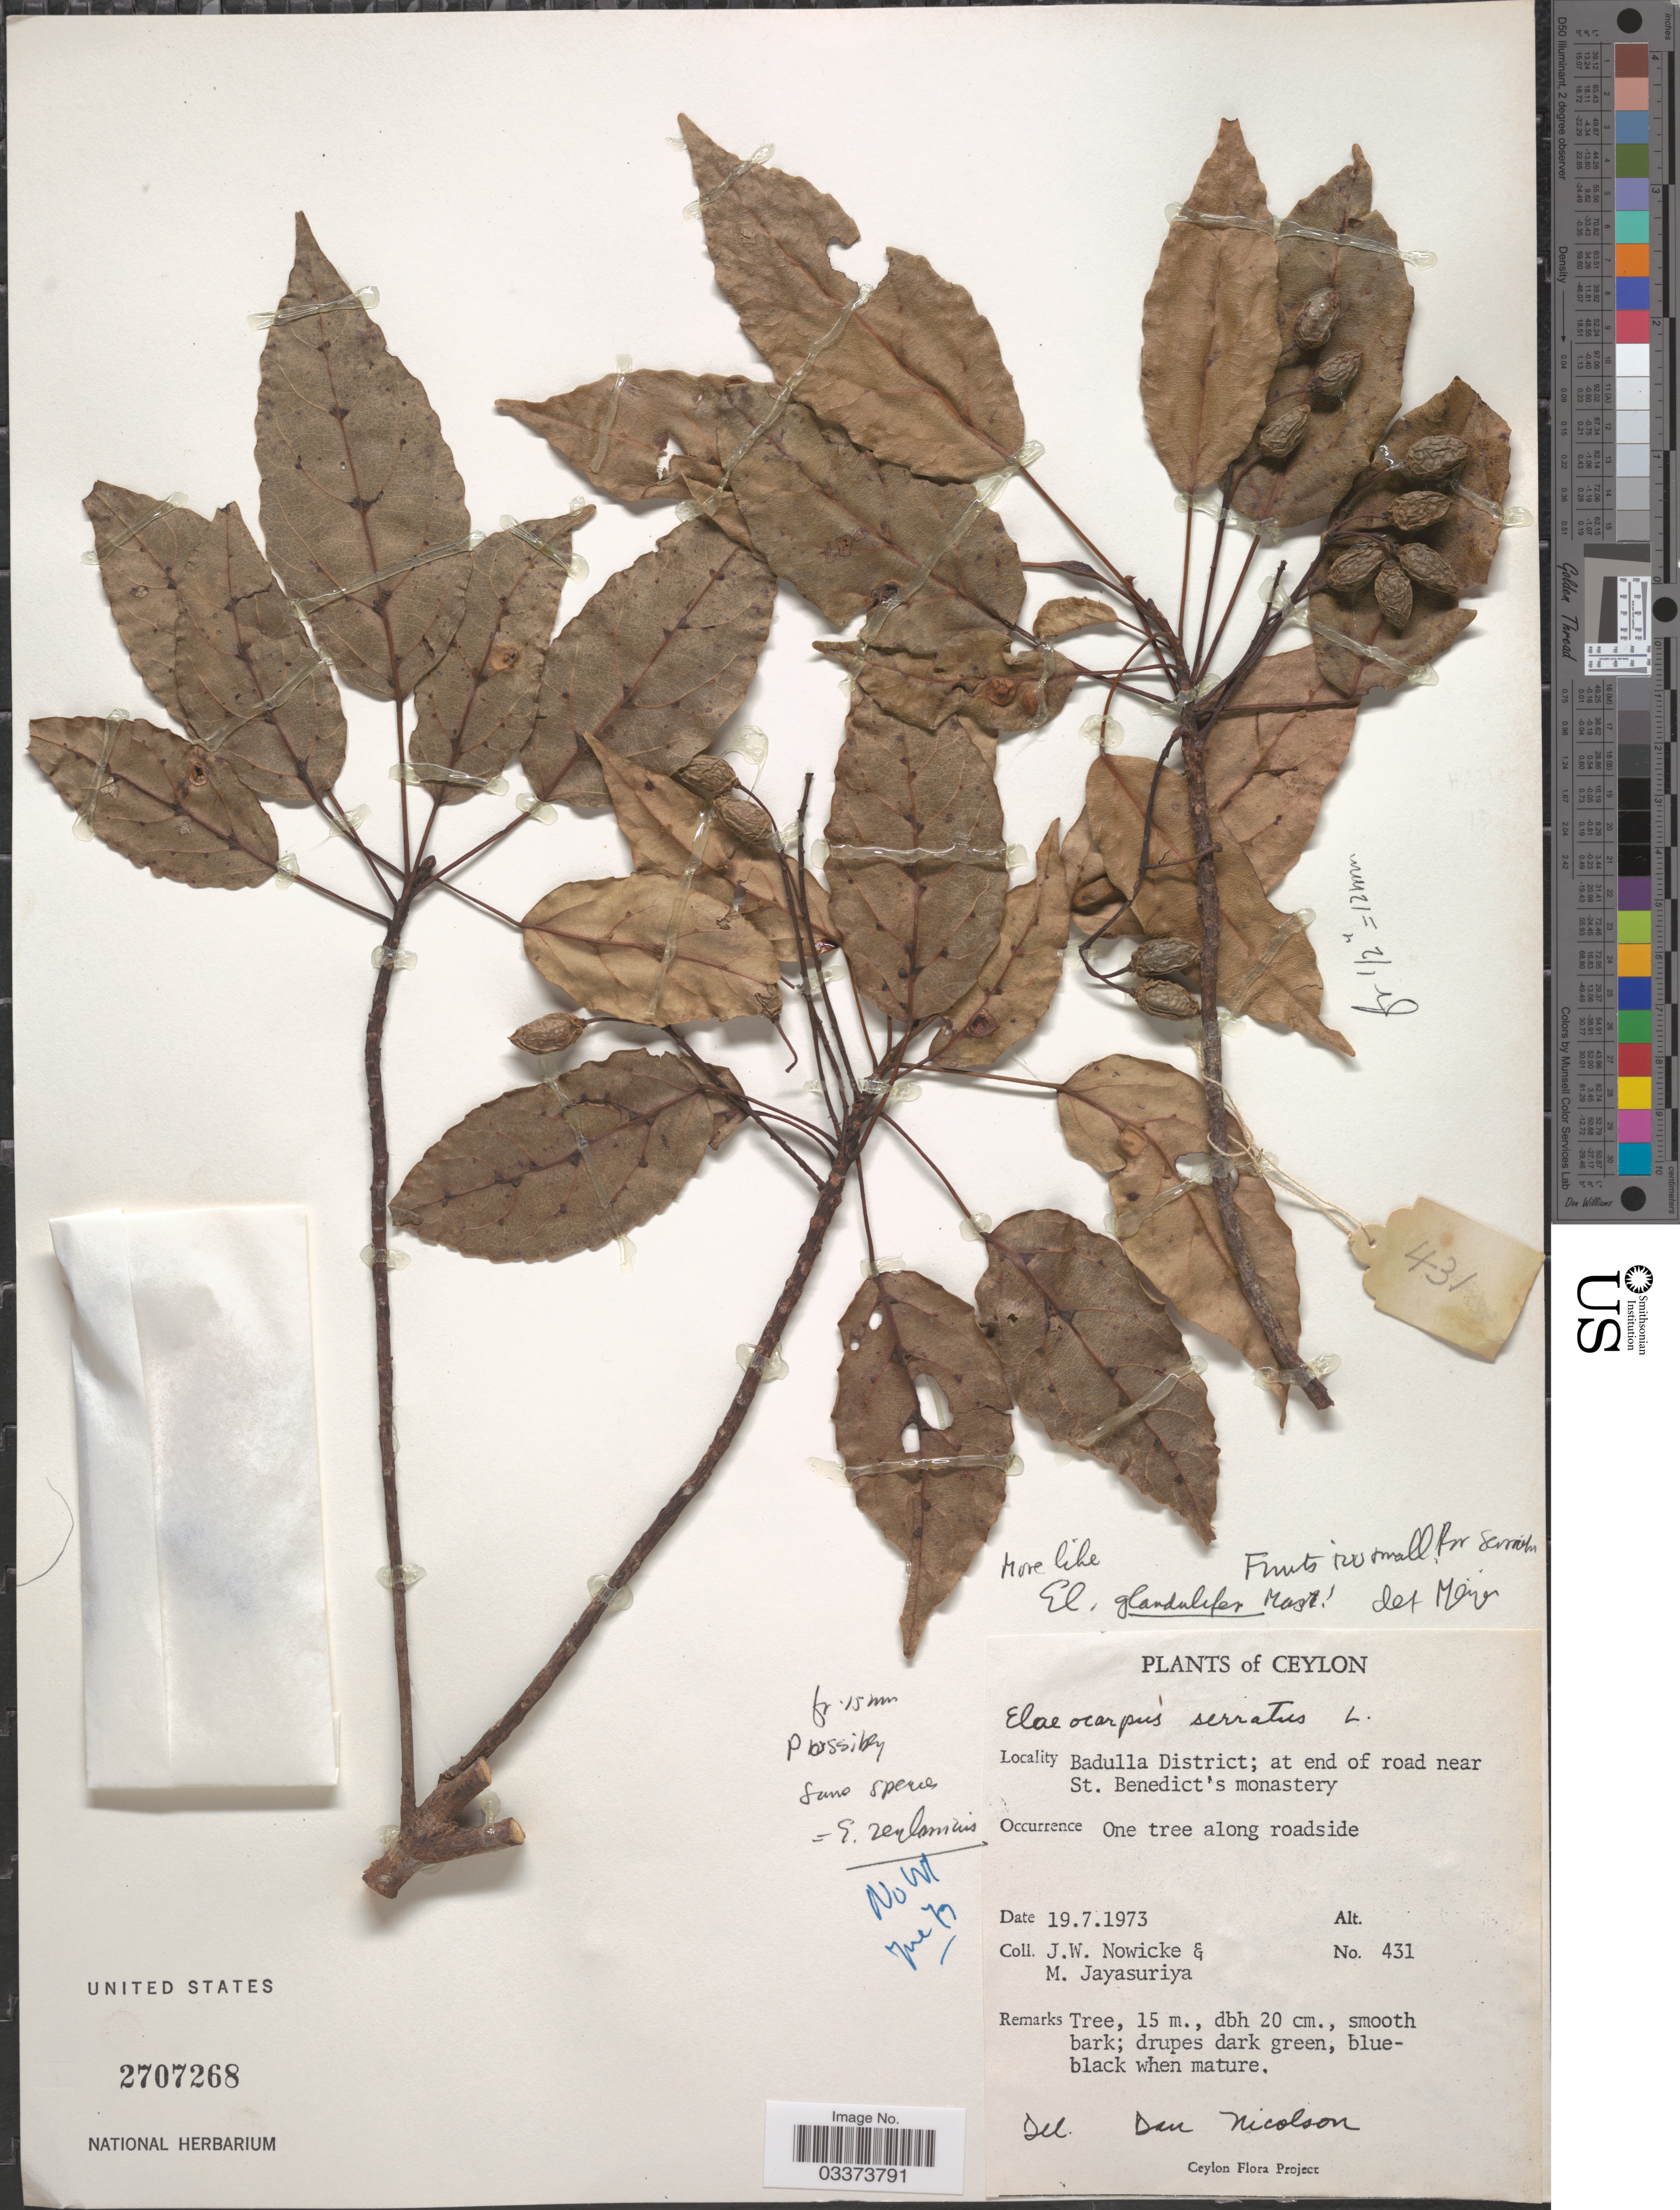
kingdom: Plantae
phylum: Tracheophyta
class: Magnoliopsida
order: Oxalidales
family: Elaeocarpaceae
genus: Elaeocarpus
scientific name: Elaeocarpus glandulifer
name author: (Hook. ex Wight) Mast.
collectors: J. W. Nowicke & M. Jayausirya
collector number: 431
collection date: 1973-07-19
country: Sri Lanka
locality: Ceylon, Badulla District; at end of road near St. Benedict's monastery.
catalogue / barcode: US 2707268